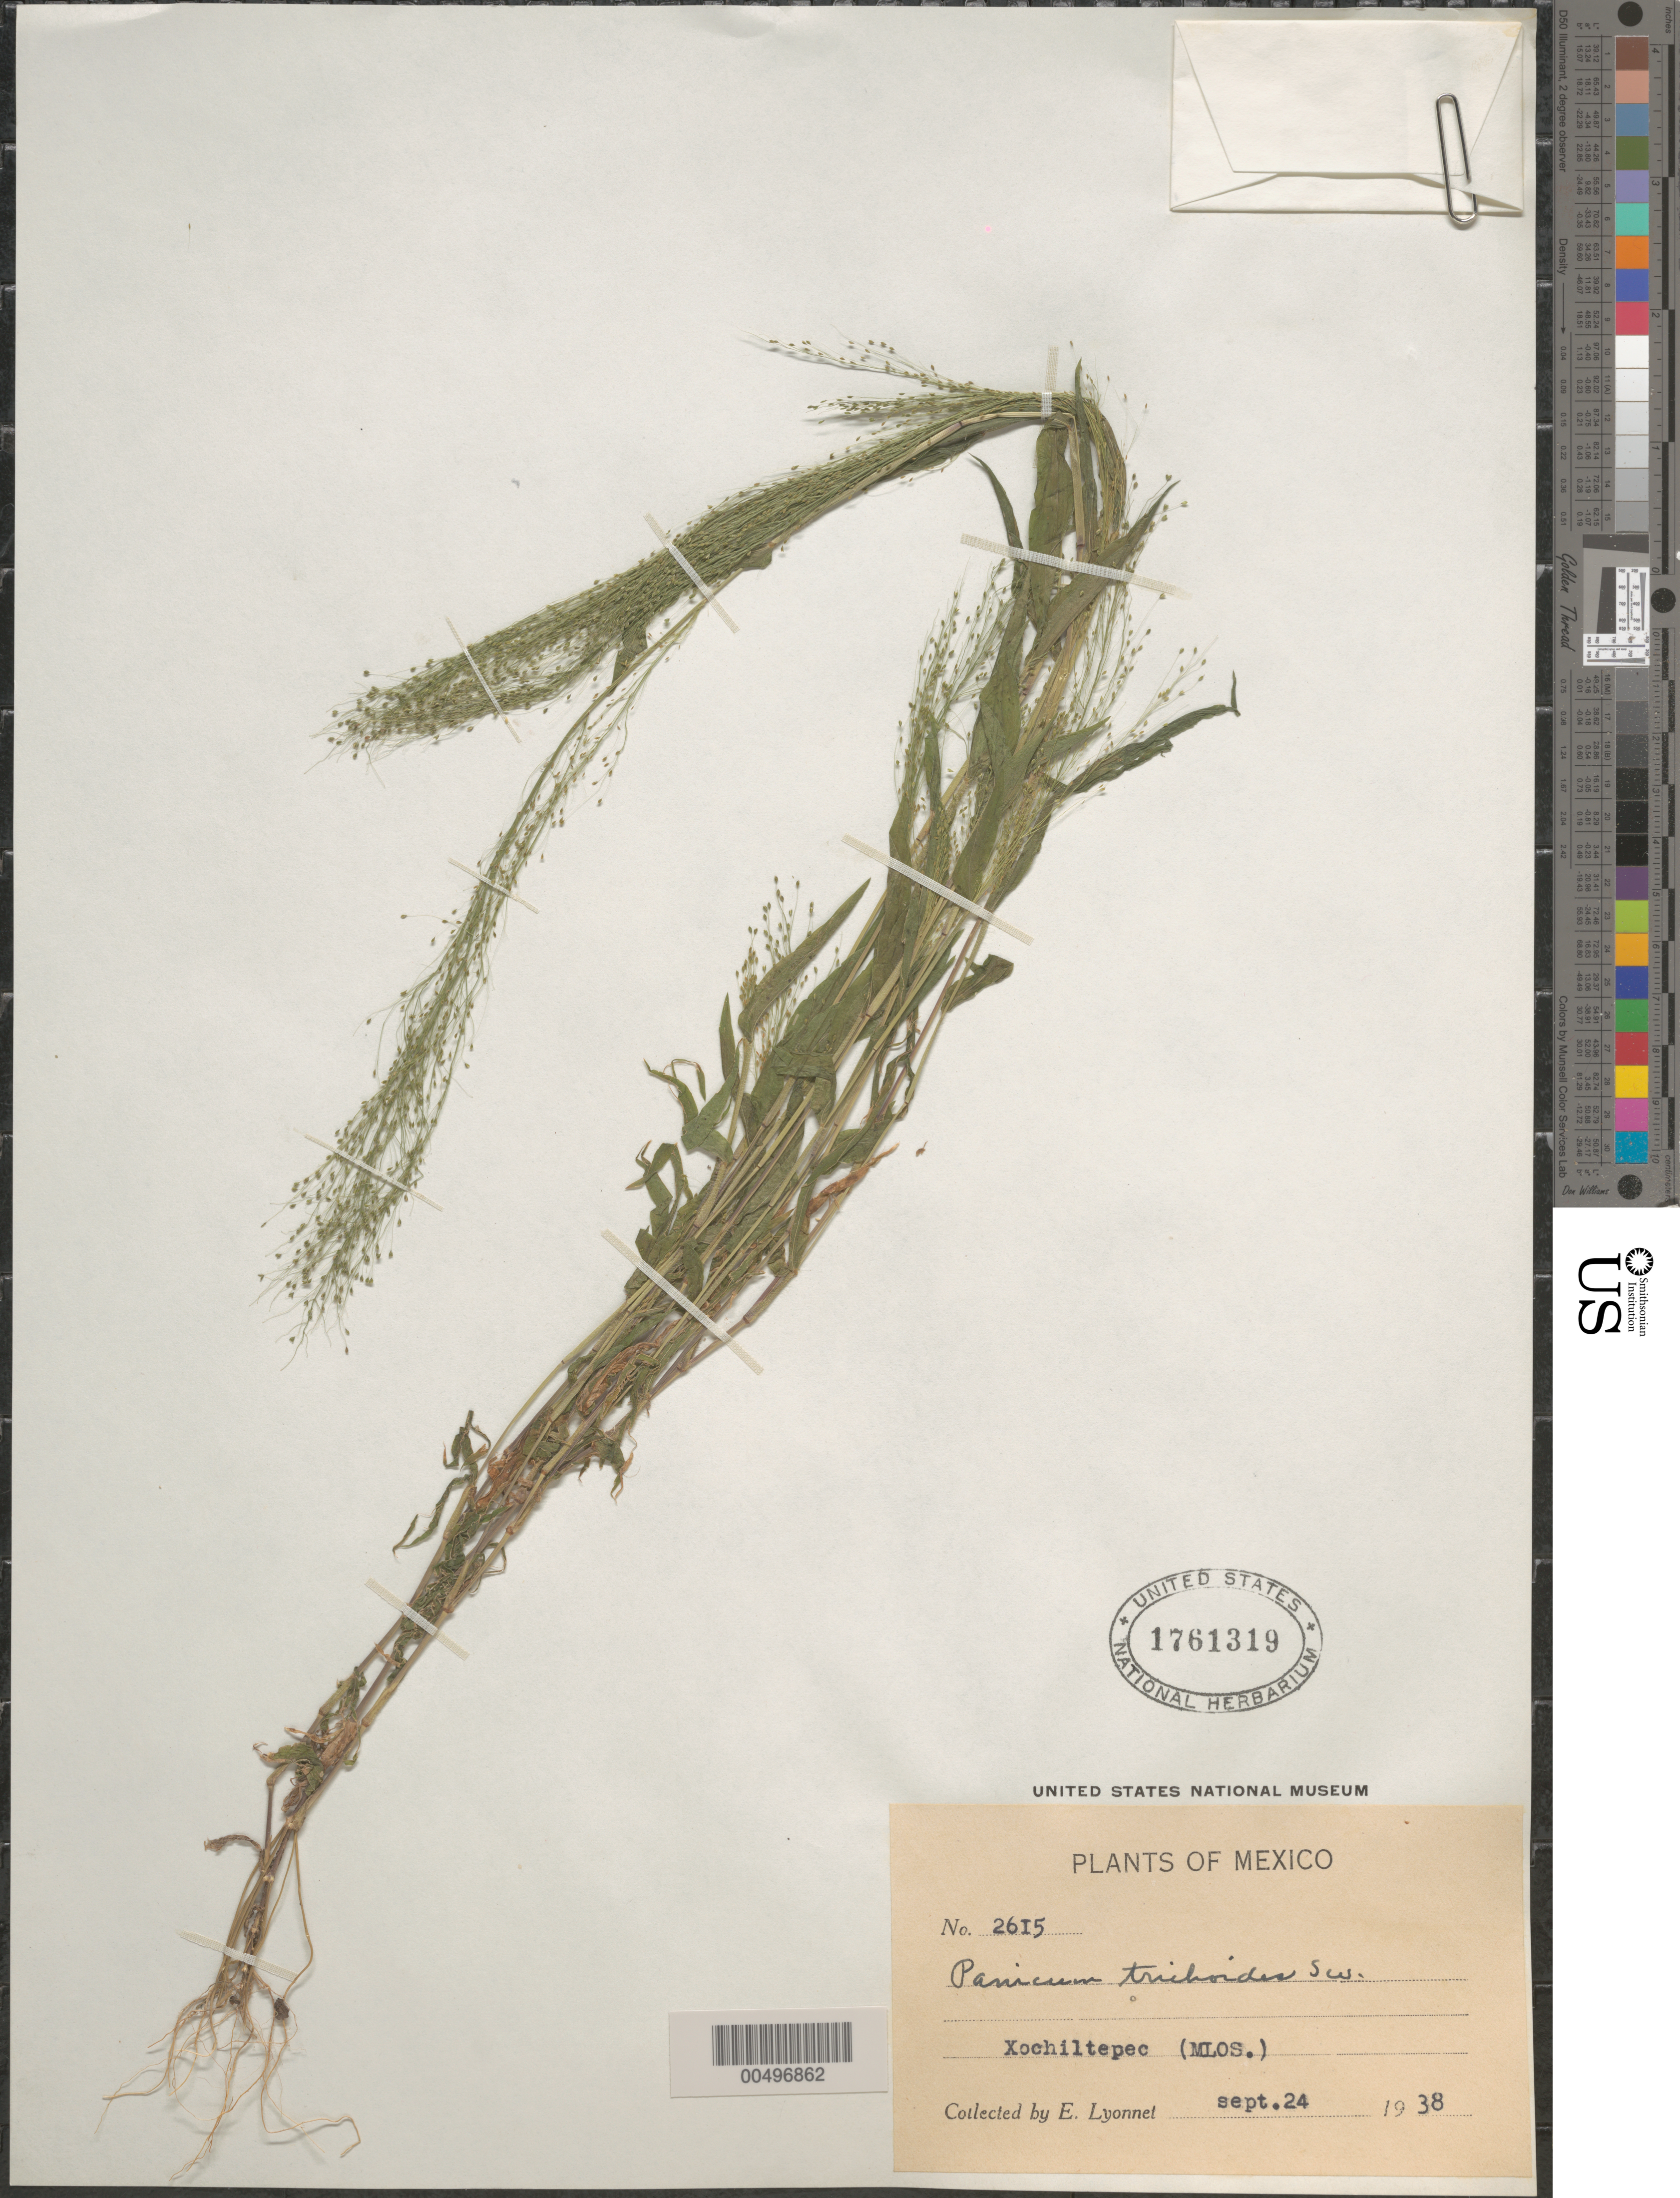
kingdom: Plantae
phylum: Tracheophyta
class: Liliopsida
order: Poales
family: Poaceae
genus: Panicum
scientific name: Panicum trichoides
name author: Sw.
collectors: Bro. E. Lyonnet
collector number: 2615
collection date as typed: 24 Sep 1938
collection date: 1938-09-24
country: Mexico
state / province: Morelos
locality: Xochiltepec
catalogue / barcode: US 1761319